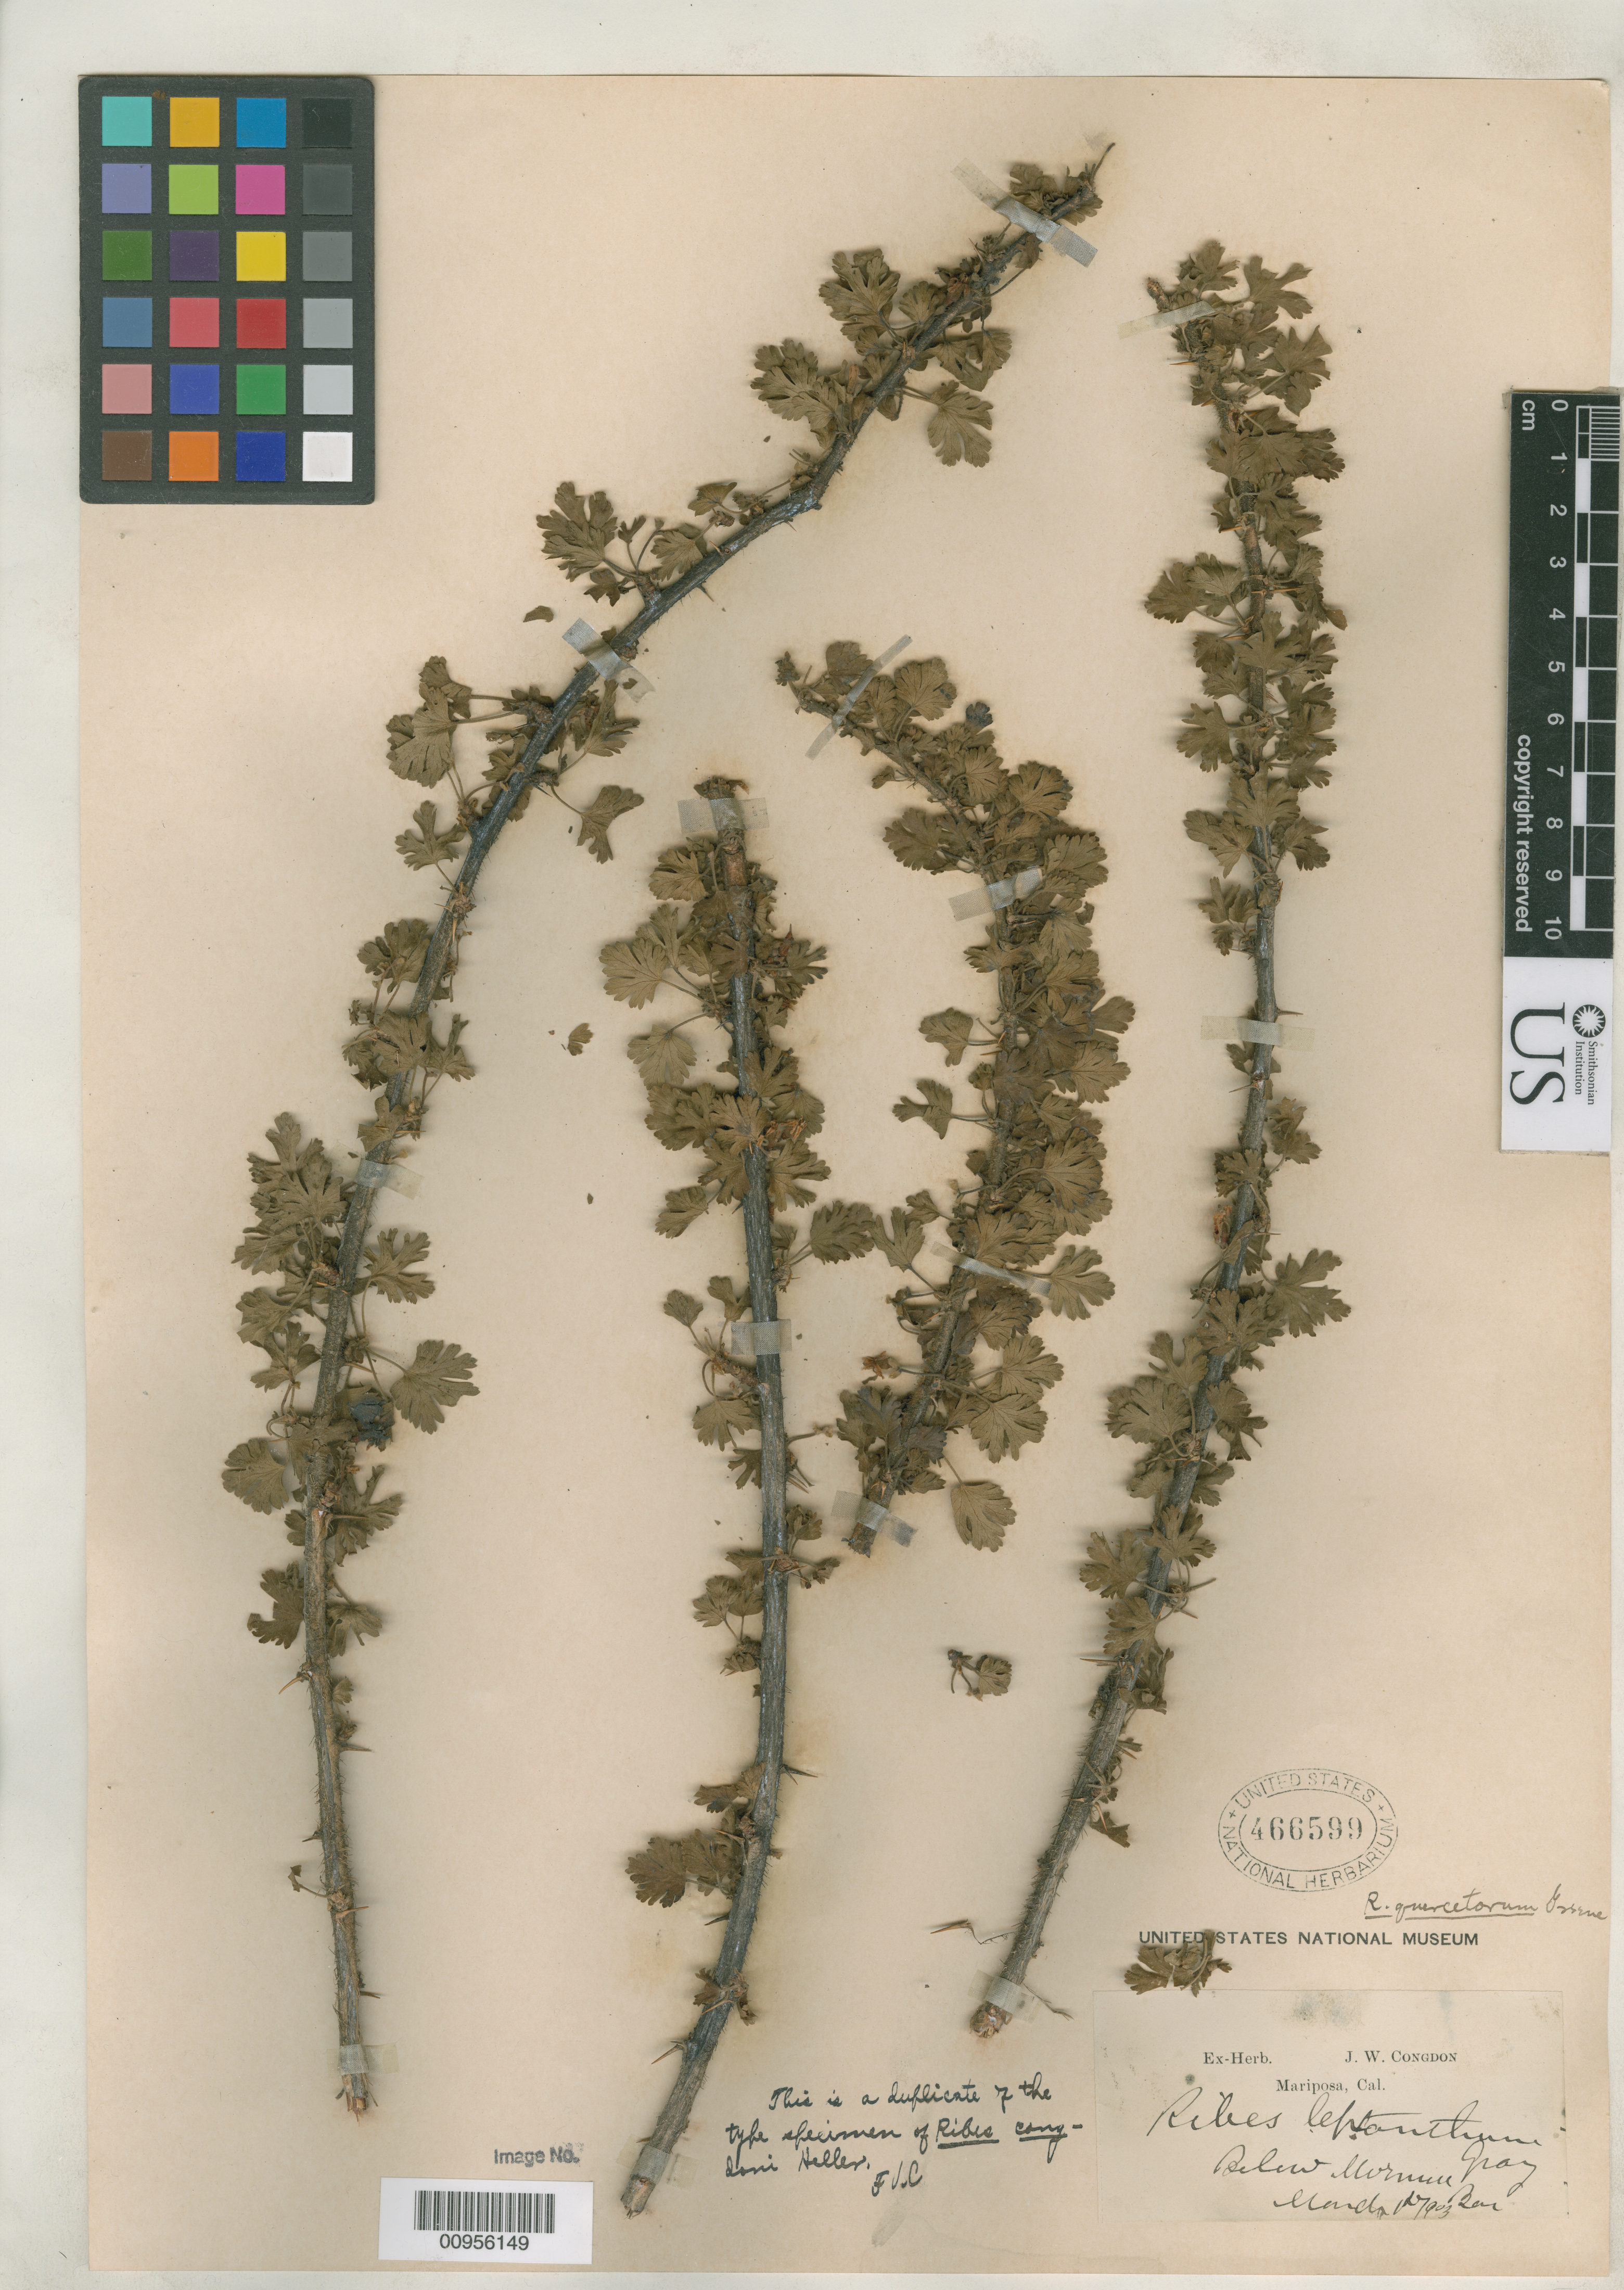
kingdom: Plantae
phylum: Tracheophyta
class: Magnoliopsida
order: Saxifragales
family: Grossulariaceae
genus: Ribes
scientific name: Ribes congdonii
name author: A. Heller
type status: Isotype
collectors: J. W. Congdon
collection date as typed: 10 Mar 1903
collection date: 1903-03-10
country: United States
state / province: California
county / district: Mariposa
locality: Below Mormon Bar.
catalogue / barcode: US 466599